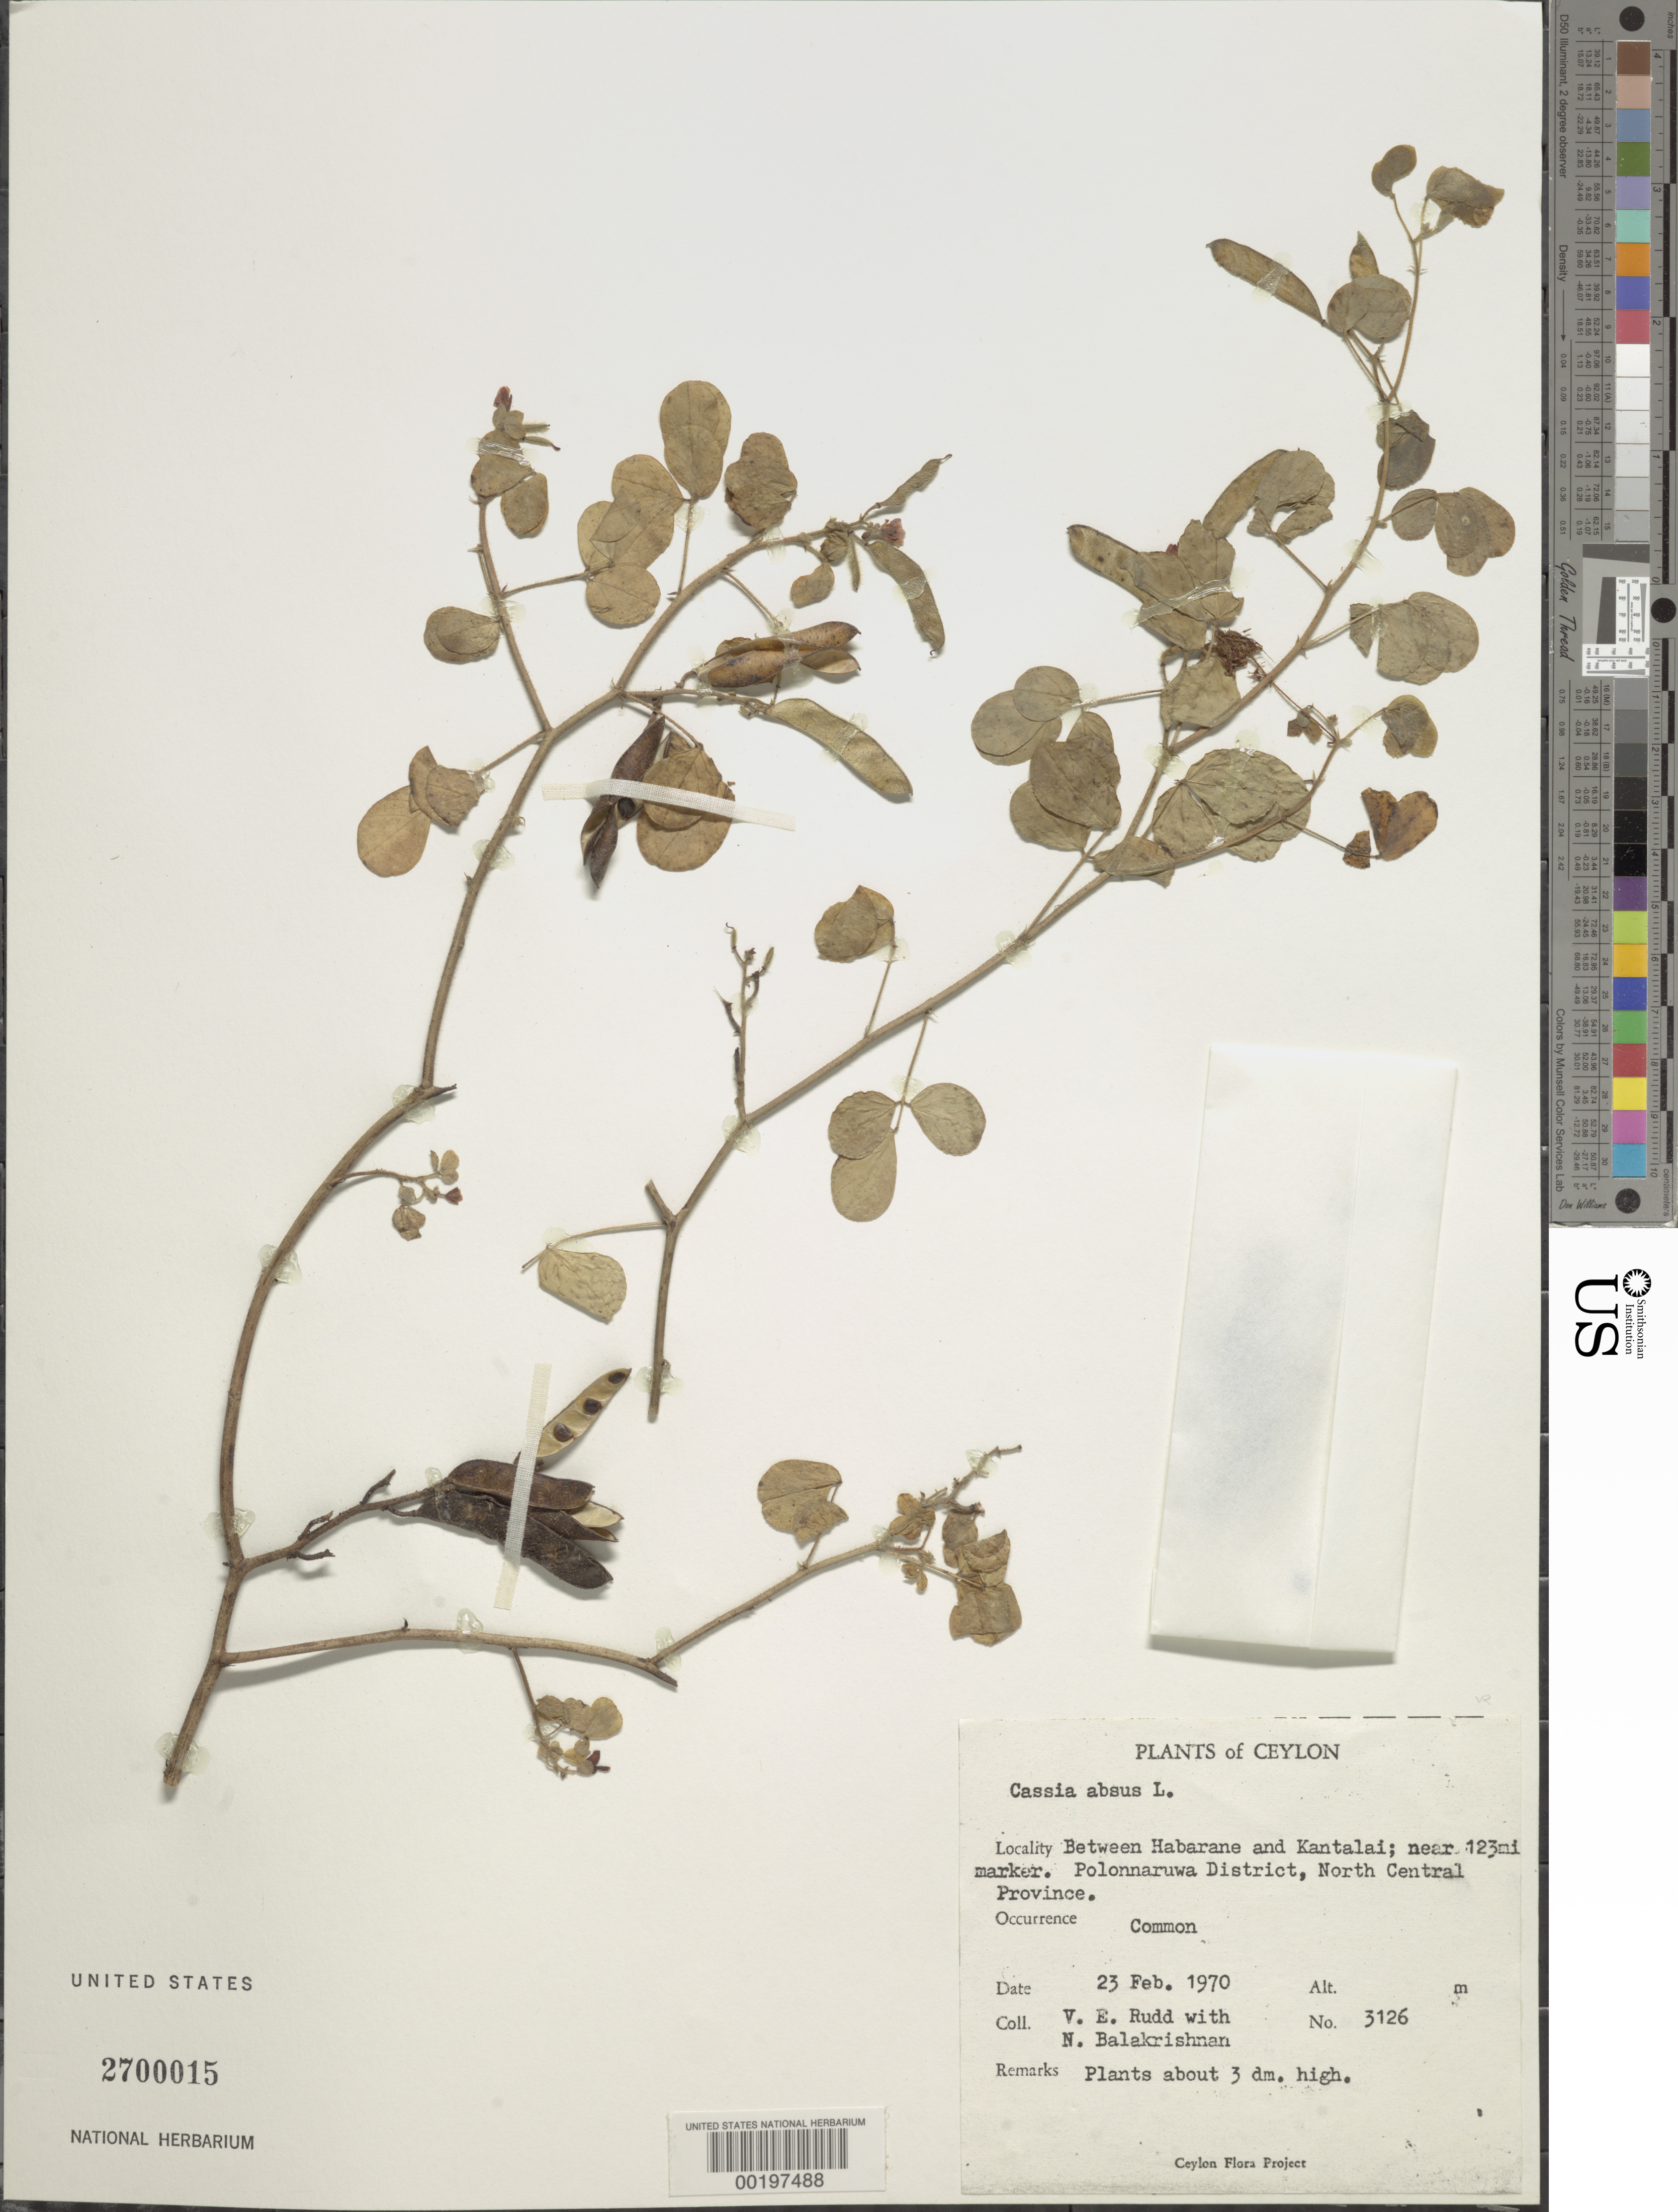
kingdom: Plantae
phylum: Tracheophyta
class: Magnoliopsida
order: Fabales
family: Fabaceae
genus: Chamaecrista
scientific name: Chamaecrista absus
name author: (L.) H.S. Irwin & Barneby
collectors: V. E. Rudd & N. Balakrishnan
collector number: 3126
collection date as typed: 23 Feb 1970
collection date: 1970-02-23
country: Sri Lanka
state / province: North Central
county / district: Polonnaruwa Dist.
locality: Between habarane and kantalai, near 123 mi marker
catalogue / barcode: US 2700015